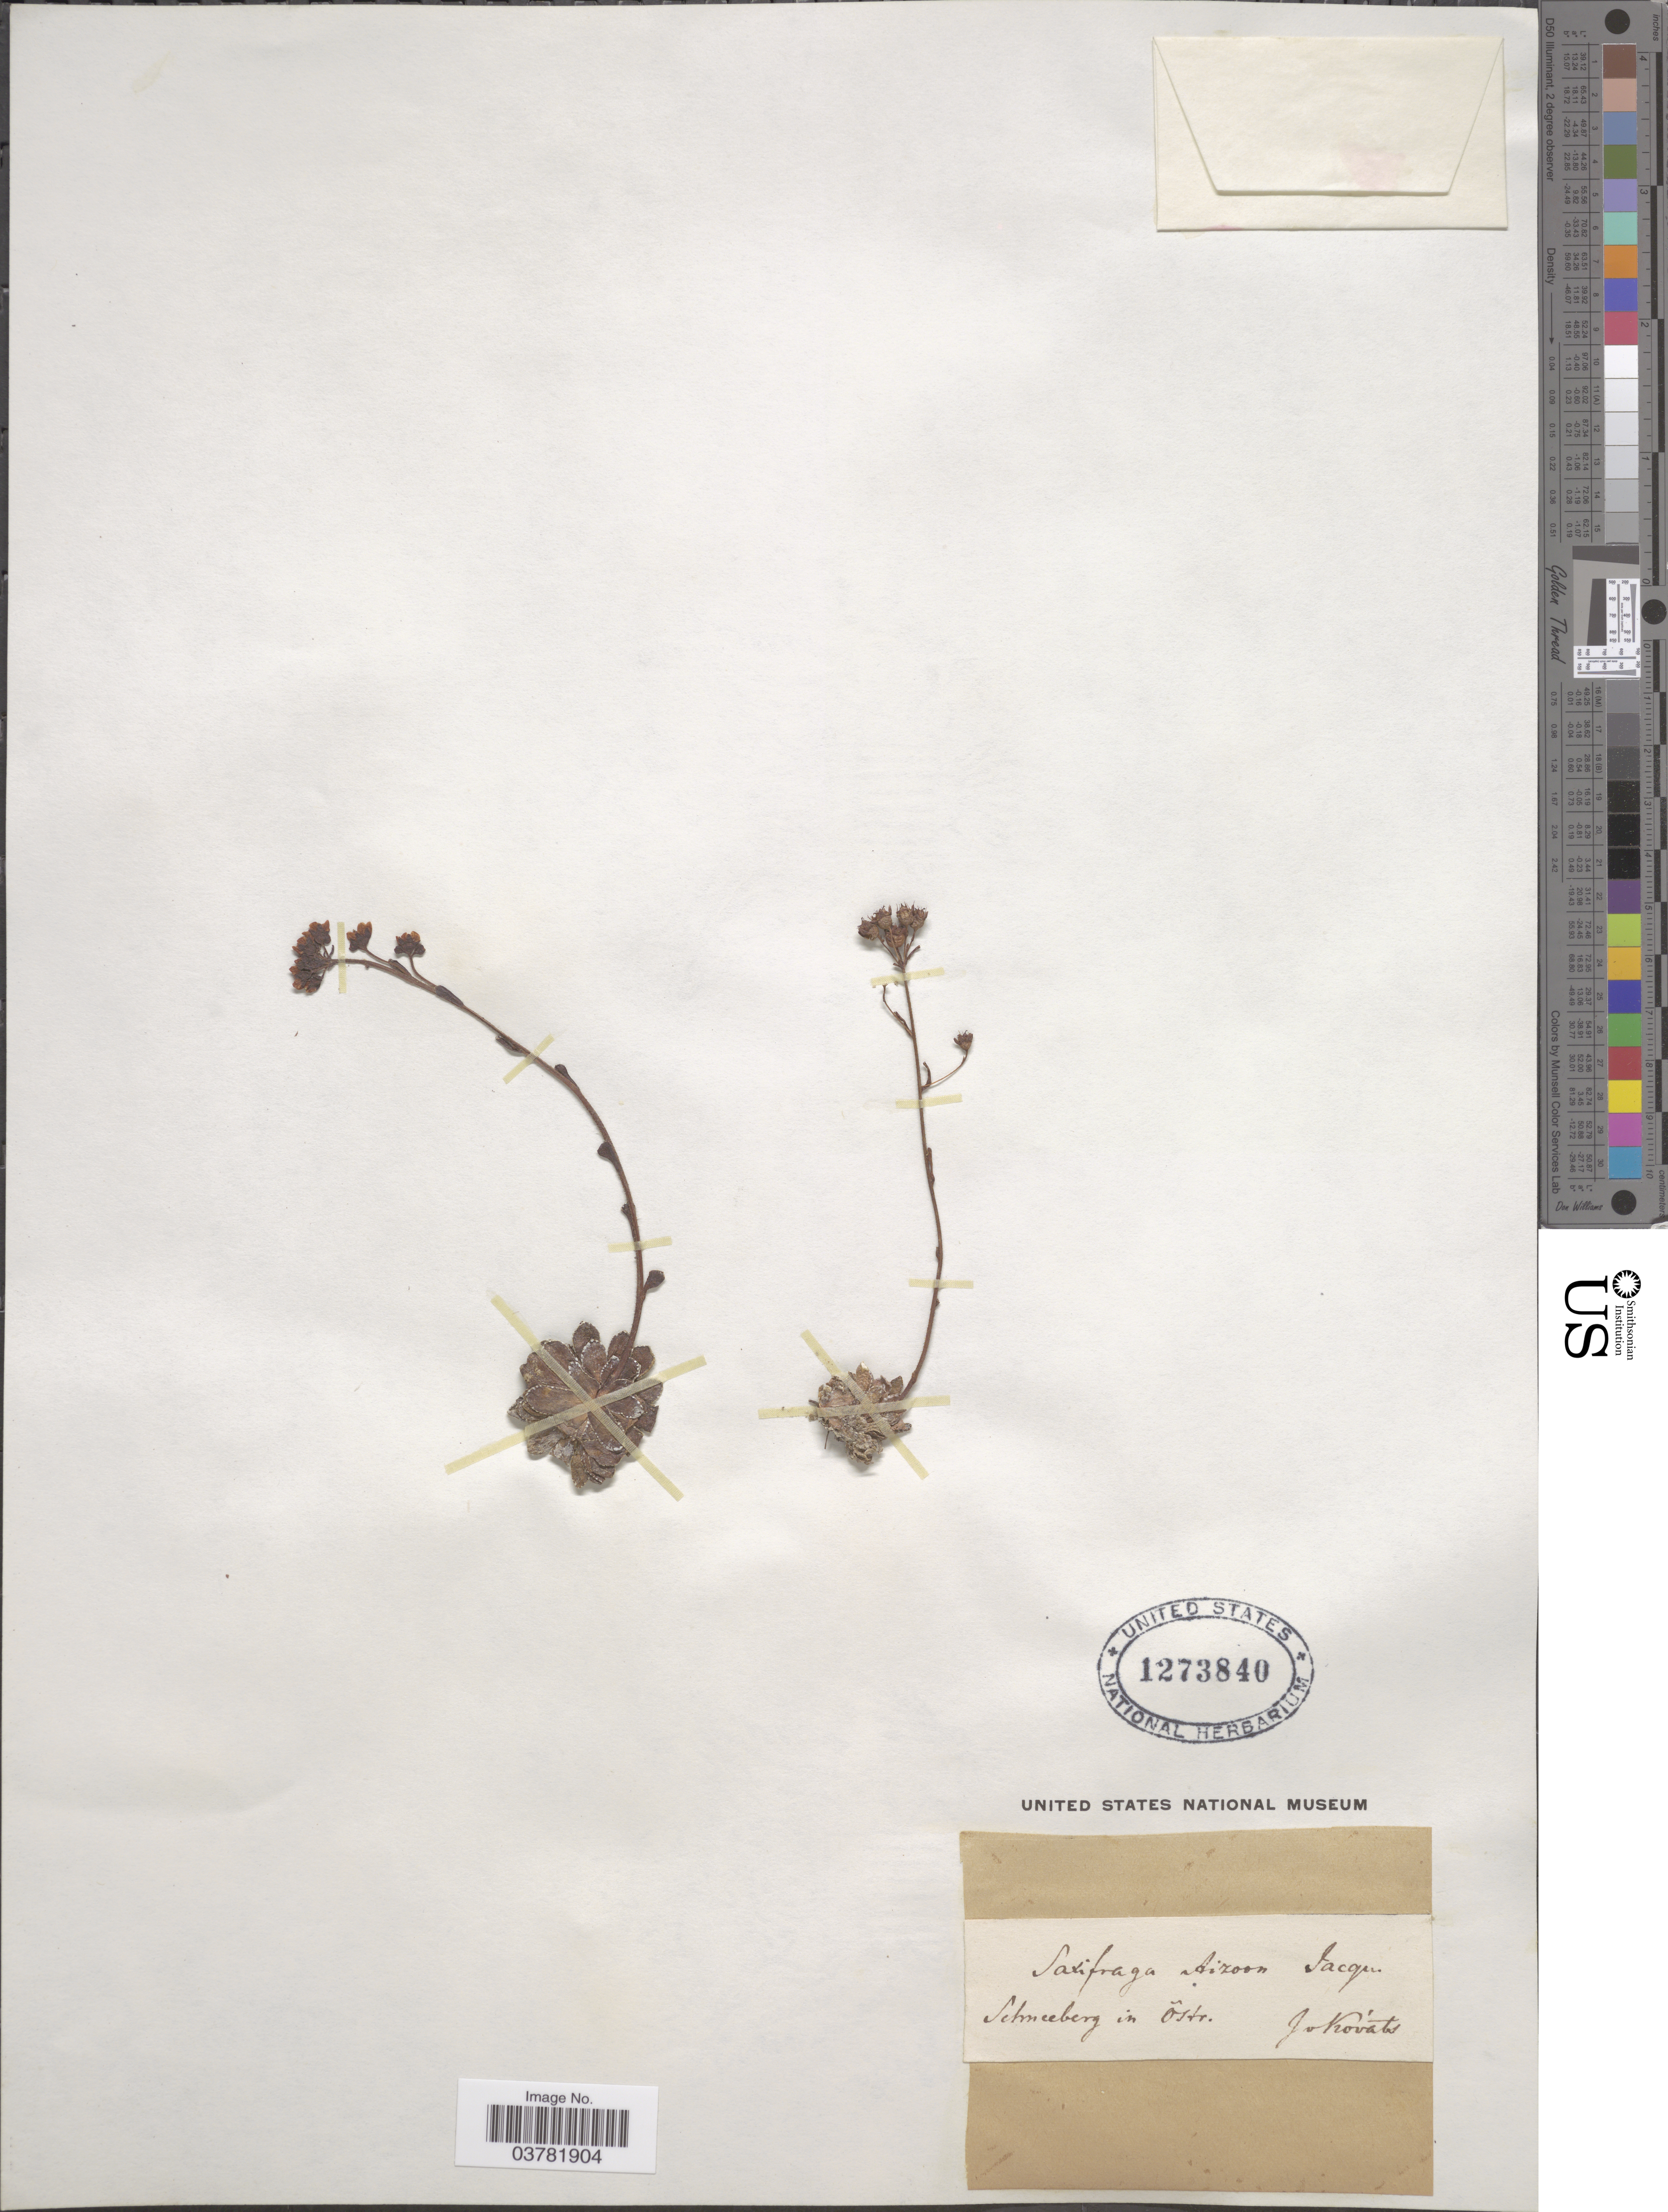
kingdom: Plantae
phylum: Tracheophyta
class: Magnoliopsida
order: Saxifragales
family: Saxifragaceae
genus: Saxifraga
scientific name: Saxifraga aizoon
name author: Jacq.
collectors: J. Kováts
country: Austria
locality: Schneeberg in Ôstr.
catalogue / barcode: US 1273840